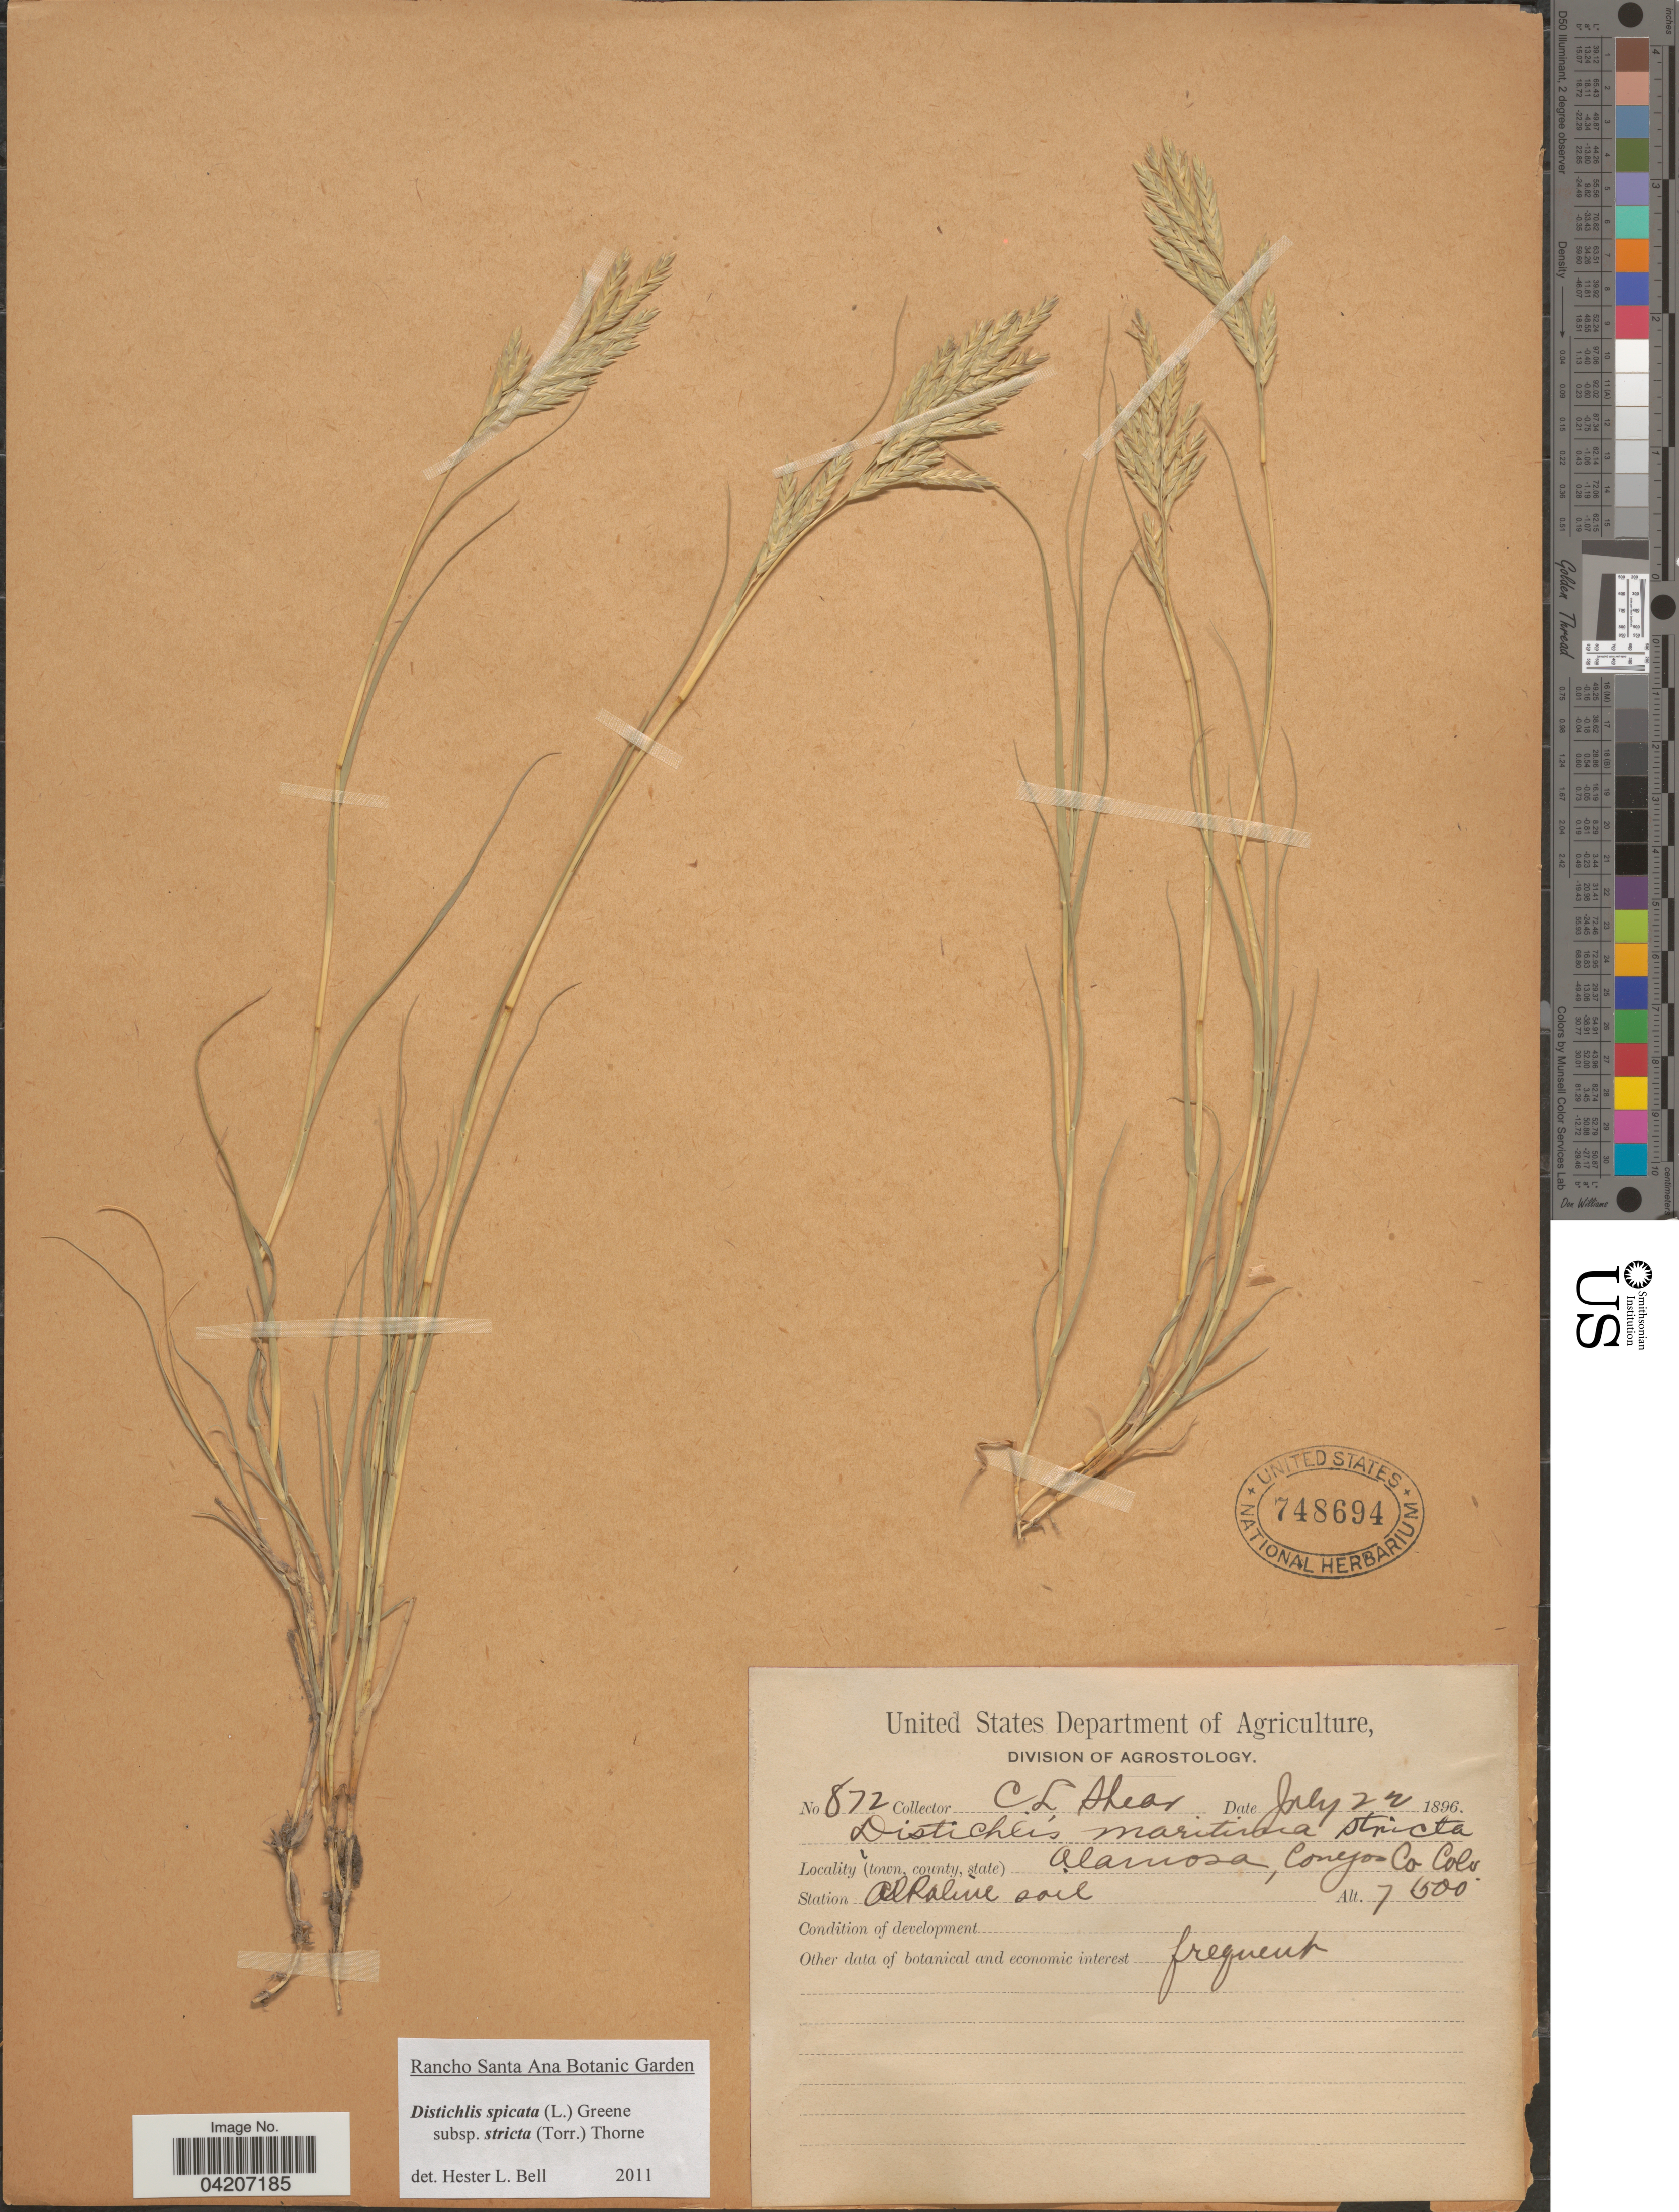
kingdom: Plantae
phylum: Tracheophyta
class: Liliopsida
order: Poales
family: Poaceae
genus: Distichlis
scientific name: Distichlis spicata subsp. stricta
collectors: C. L. Shear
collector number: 872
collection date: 1896-07-22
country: United States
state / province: Colorado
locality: Alamosa, Conejos Co.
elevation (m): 2286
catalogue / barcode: US 748694